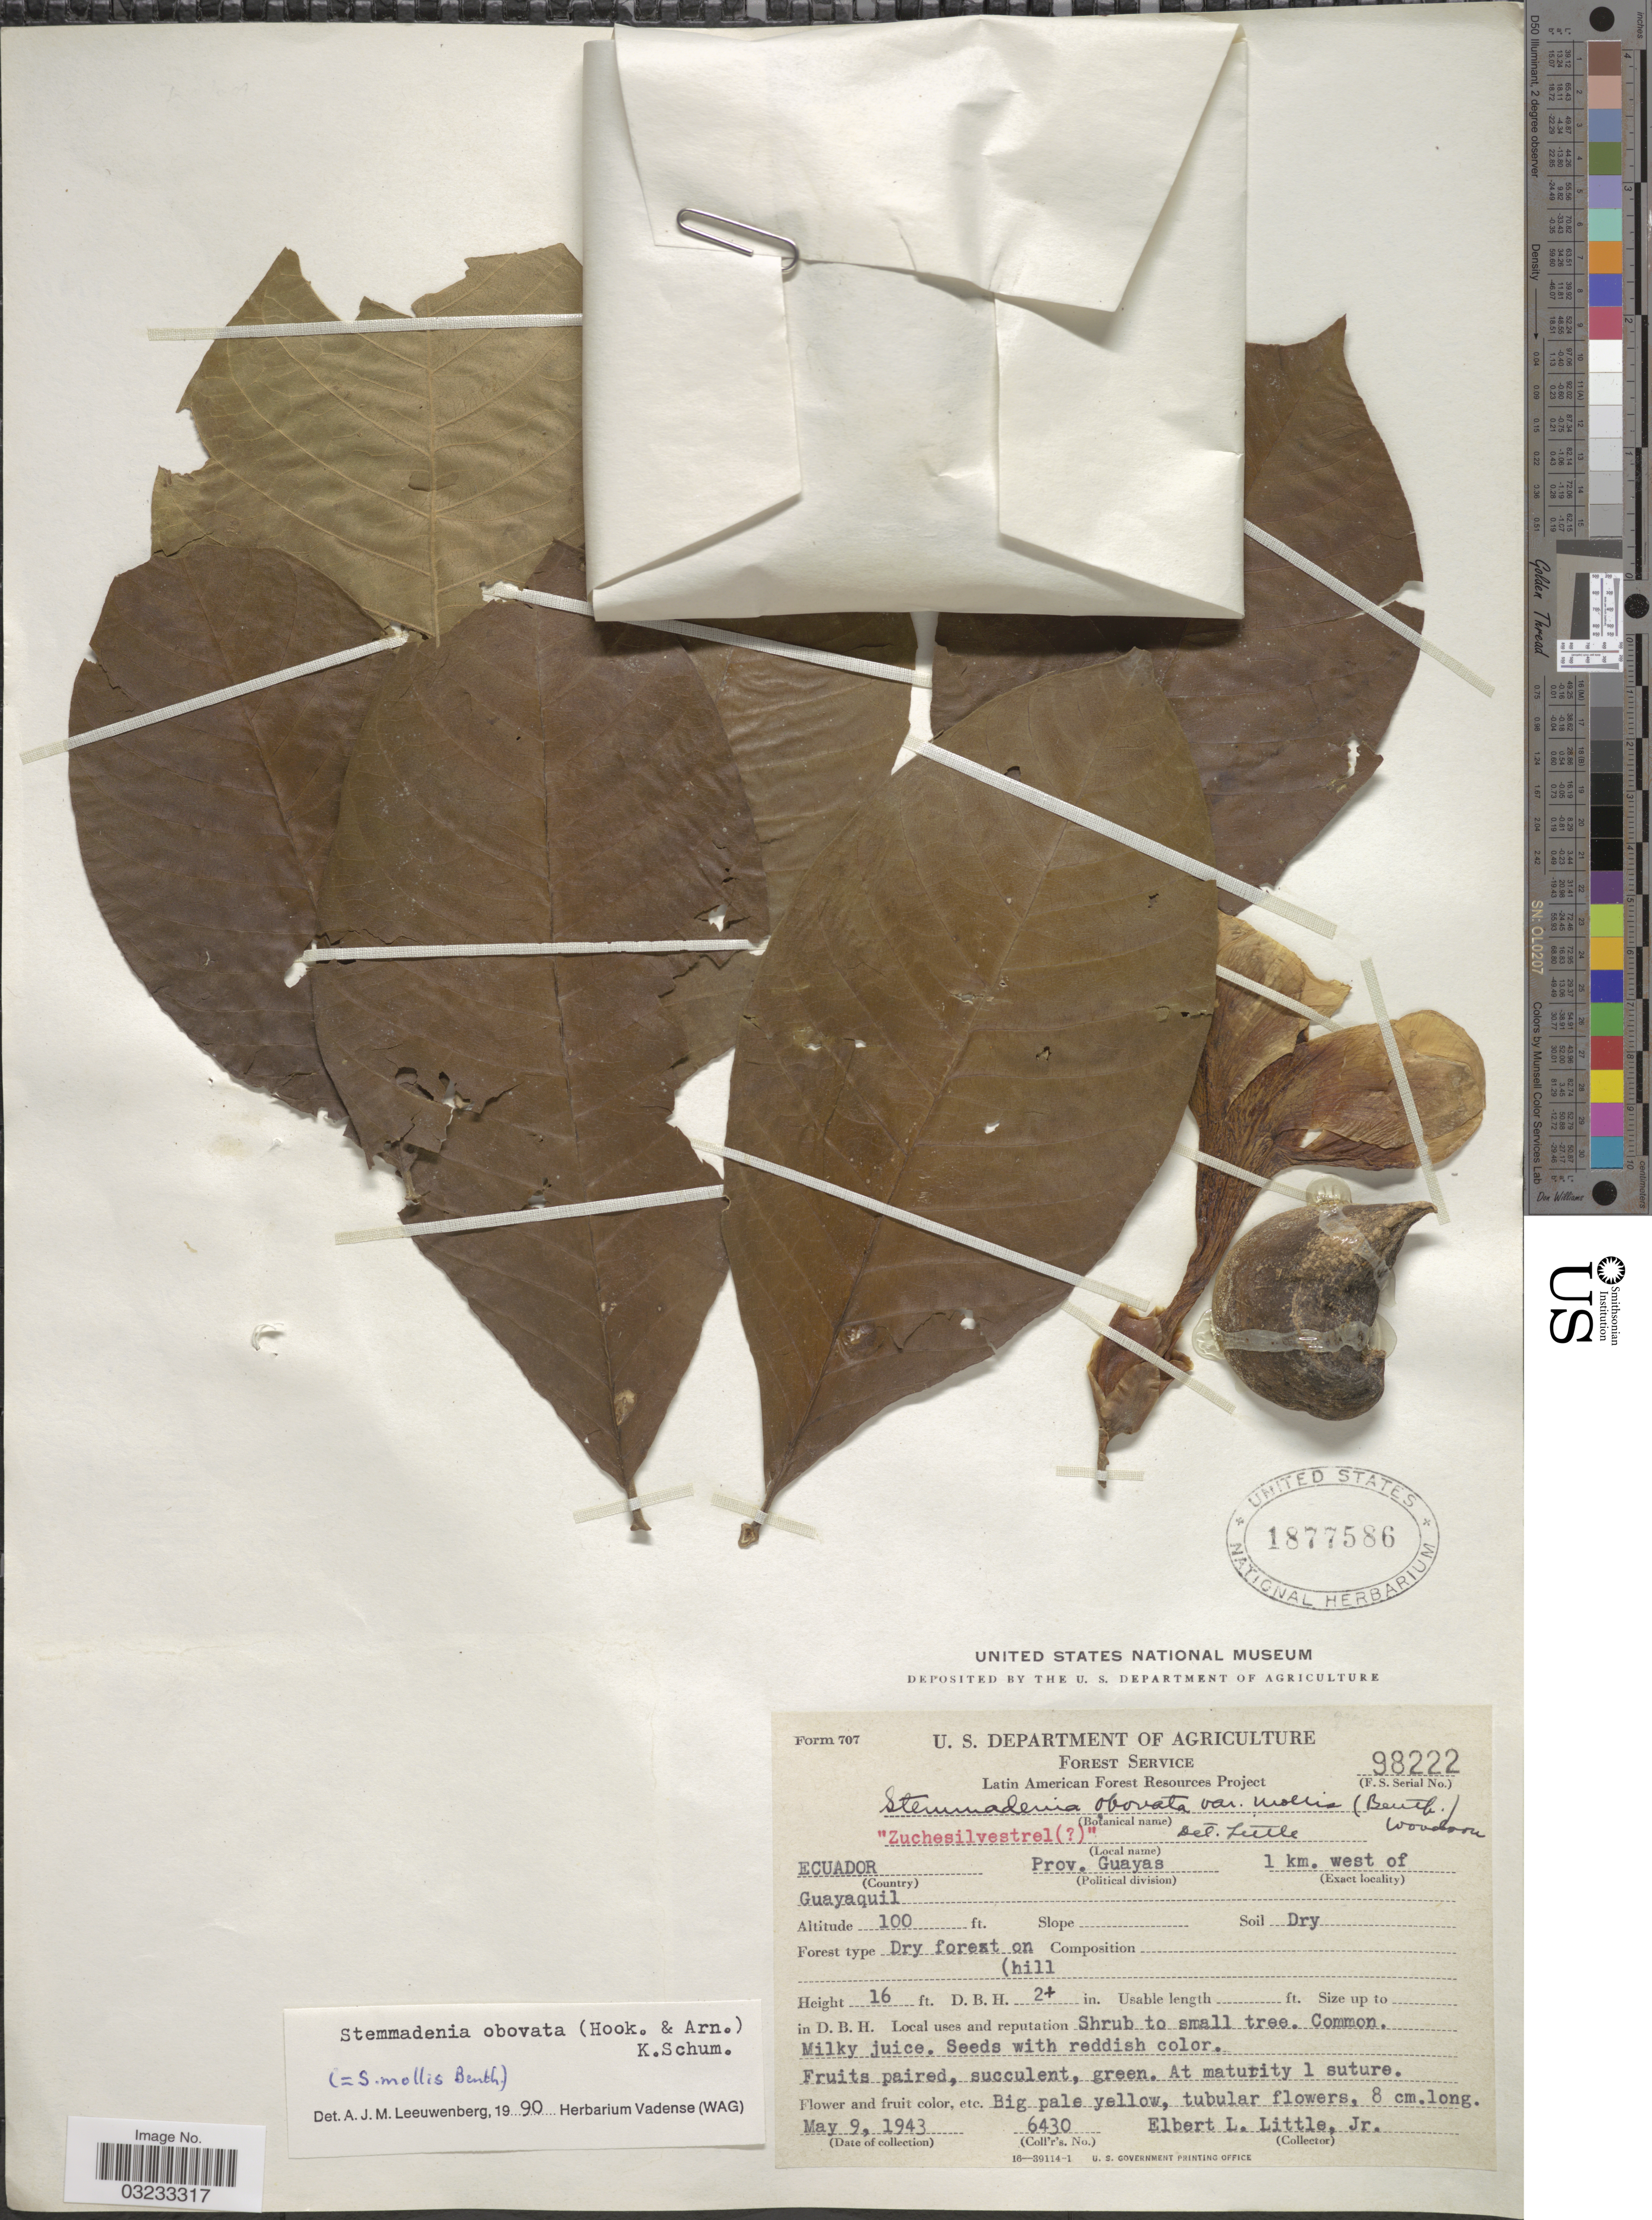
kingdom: Plantae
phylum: Tracheophyta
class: Magnoliopsida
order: Gentianales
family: Apocynaceae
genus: Stemmadenia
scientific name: Stemmadenia obovata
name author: (Hook. & Arn.) K. Schum.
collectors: E. L. Little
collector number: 6430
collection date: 1943-05-09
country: Ecuador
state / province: Guayas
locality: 1 km. west of Guayaquil.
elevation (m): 30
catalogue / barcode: US 1877586